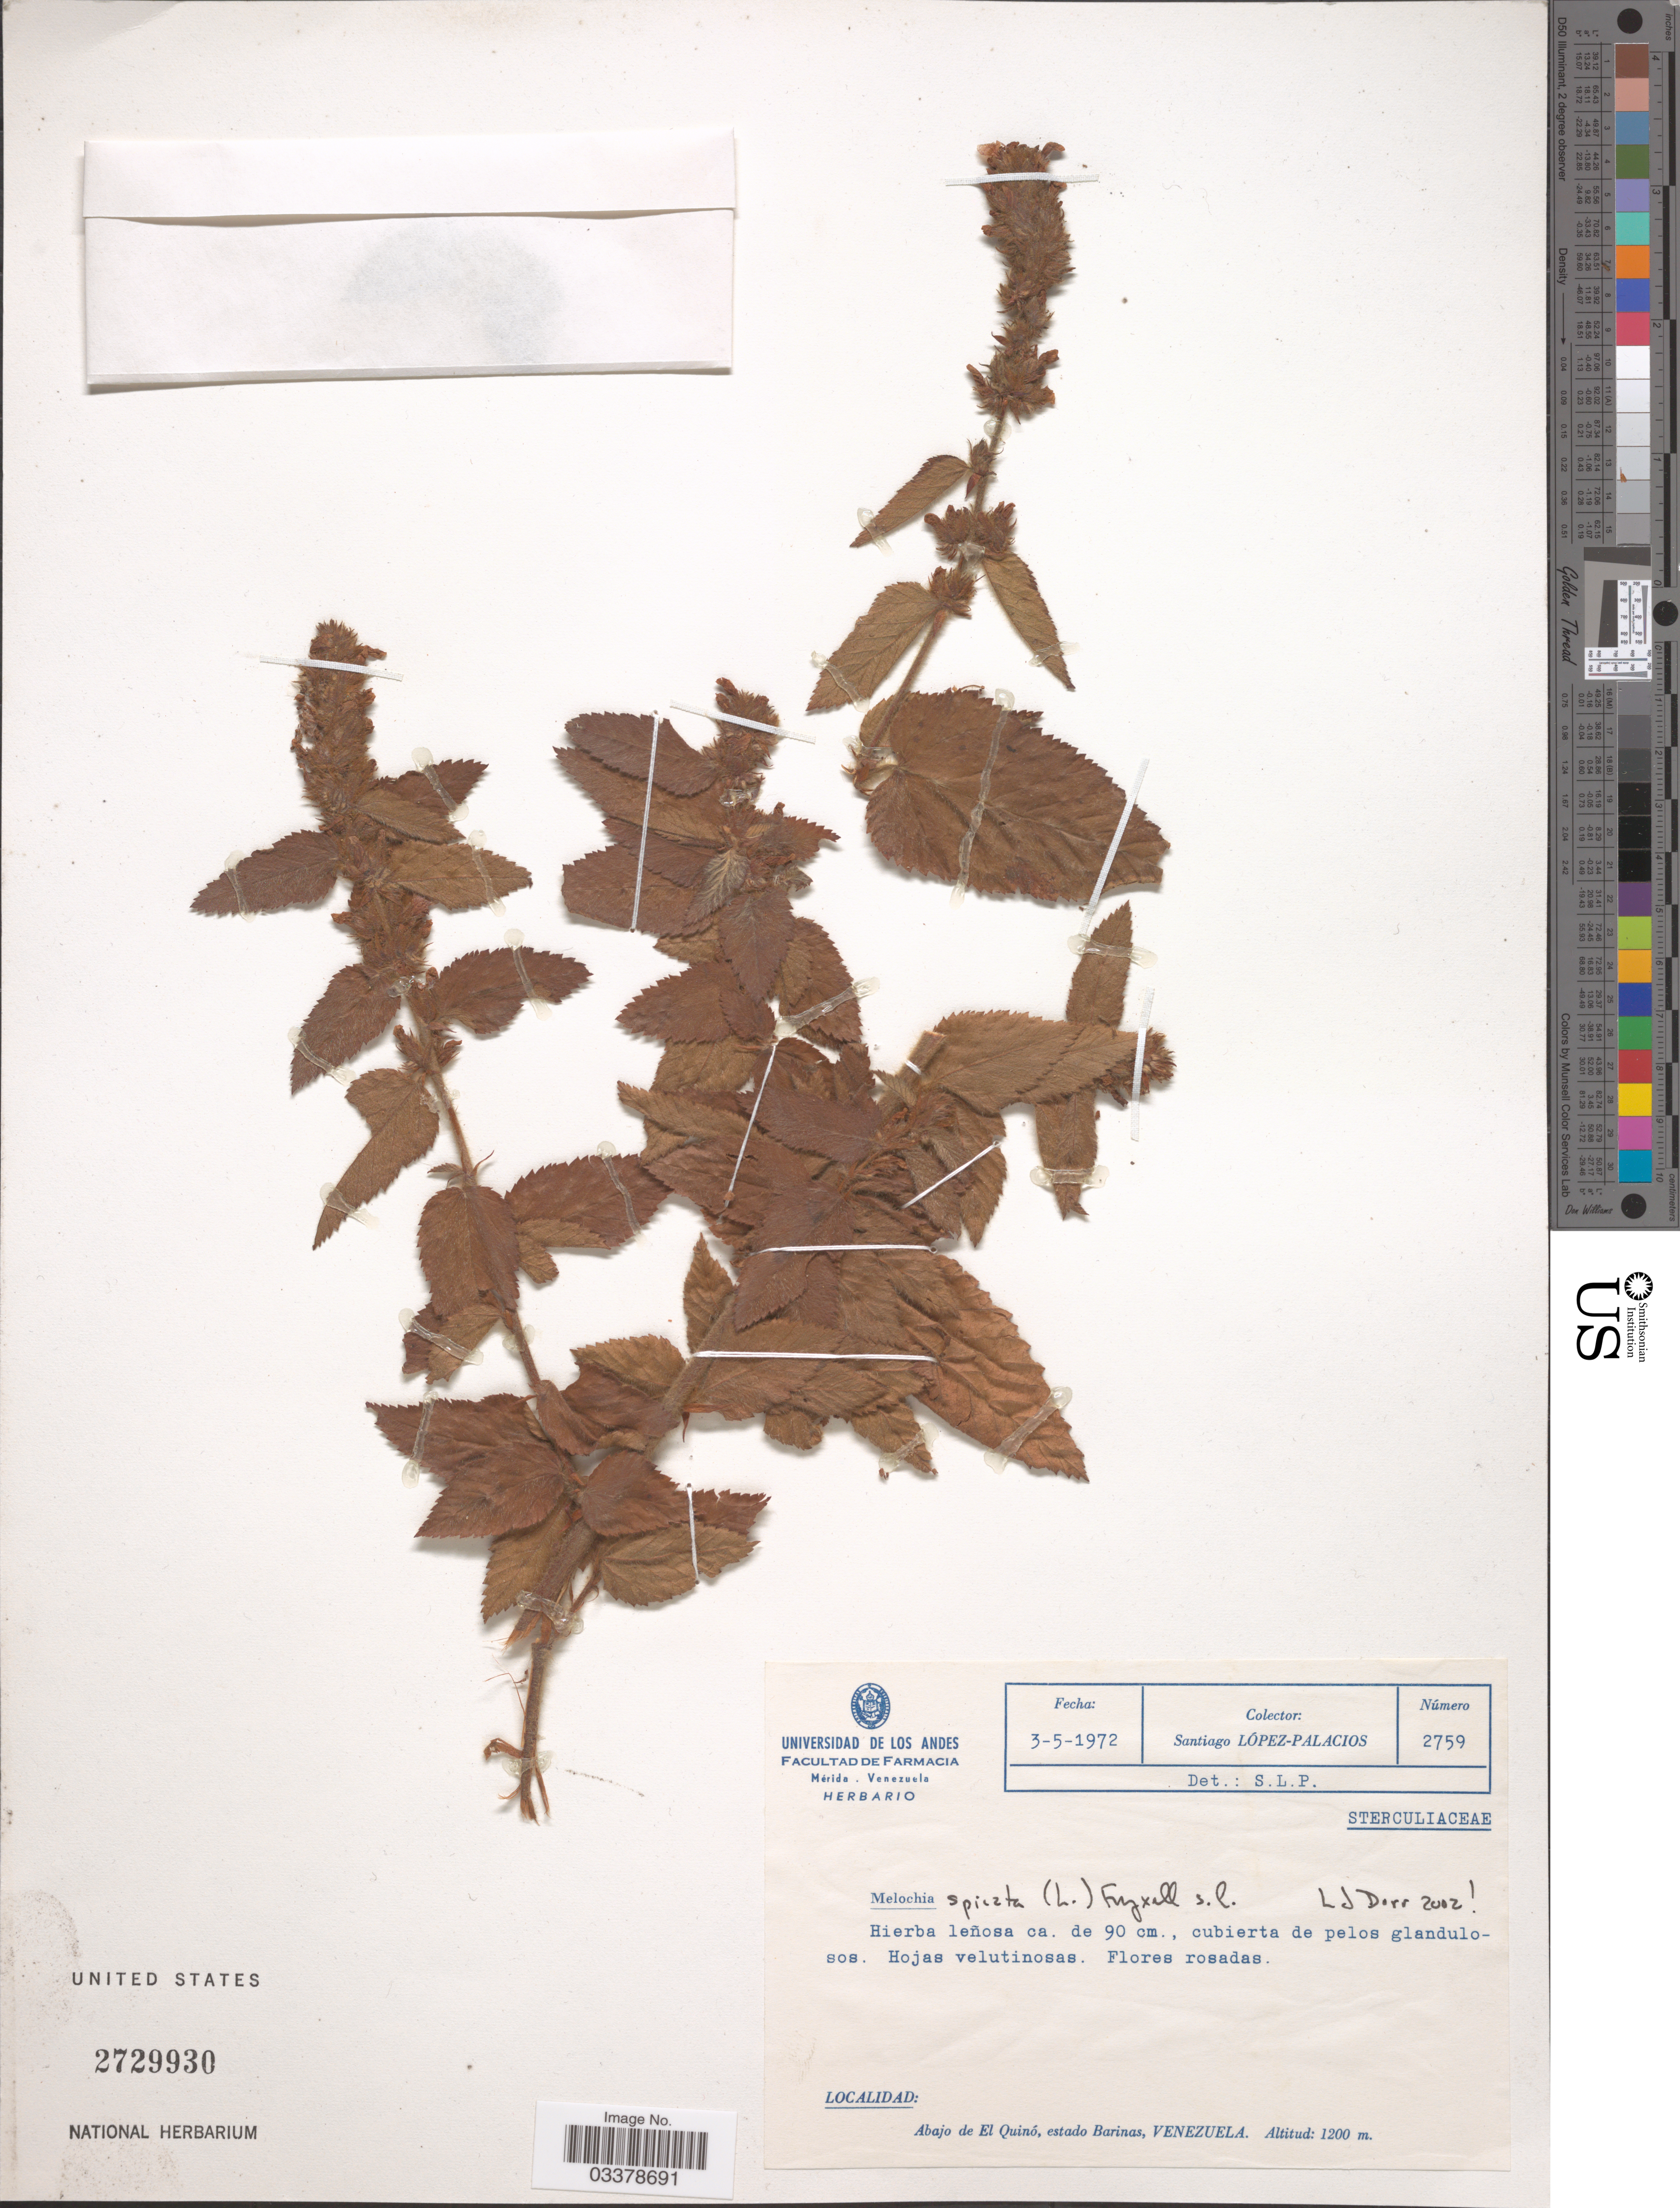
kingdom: Plantae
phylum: Tracheophyta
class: Magnoliopsida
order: Malvales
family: Malvaceae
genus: Melochia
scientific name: Melochia spicata var. spicata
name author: (L.) Fryxell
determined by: Dorr, L. J., (BOT), Smithsonian Institution - National Museum of Natural History (UNITED STATES)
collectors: S. López-Palacios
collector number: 2759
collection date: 1972-05-03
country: Venezuela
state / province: Barinas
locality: Abajo de El Quinó.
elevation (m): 1200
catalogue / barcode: US 2729930